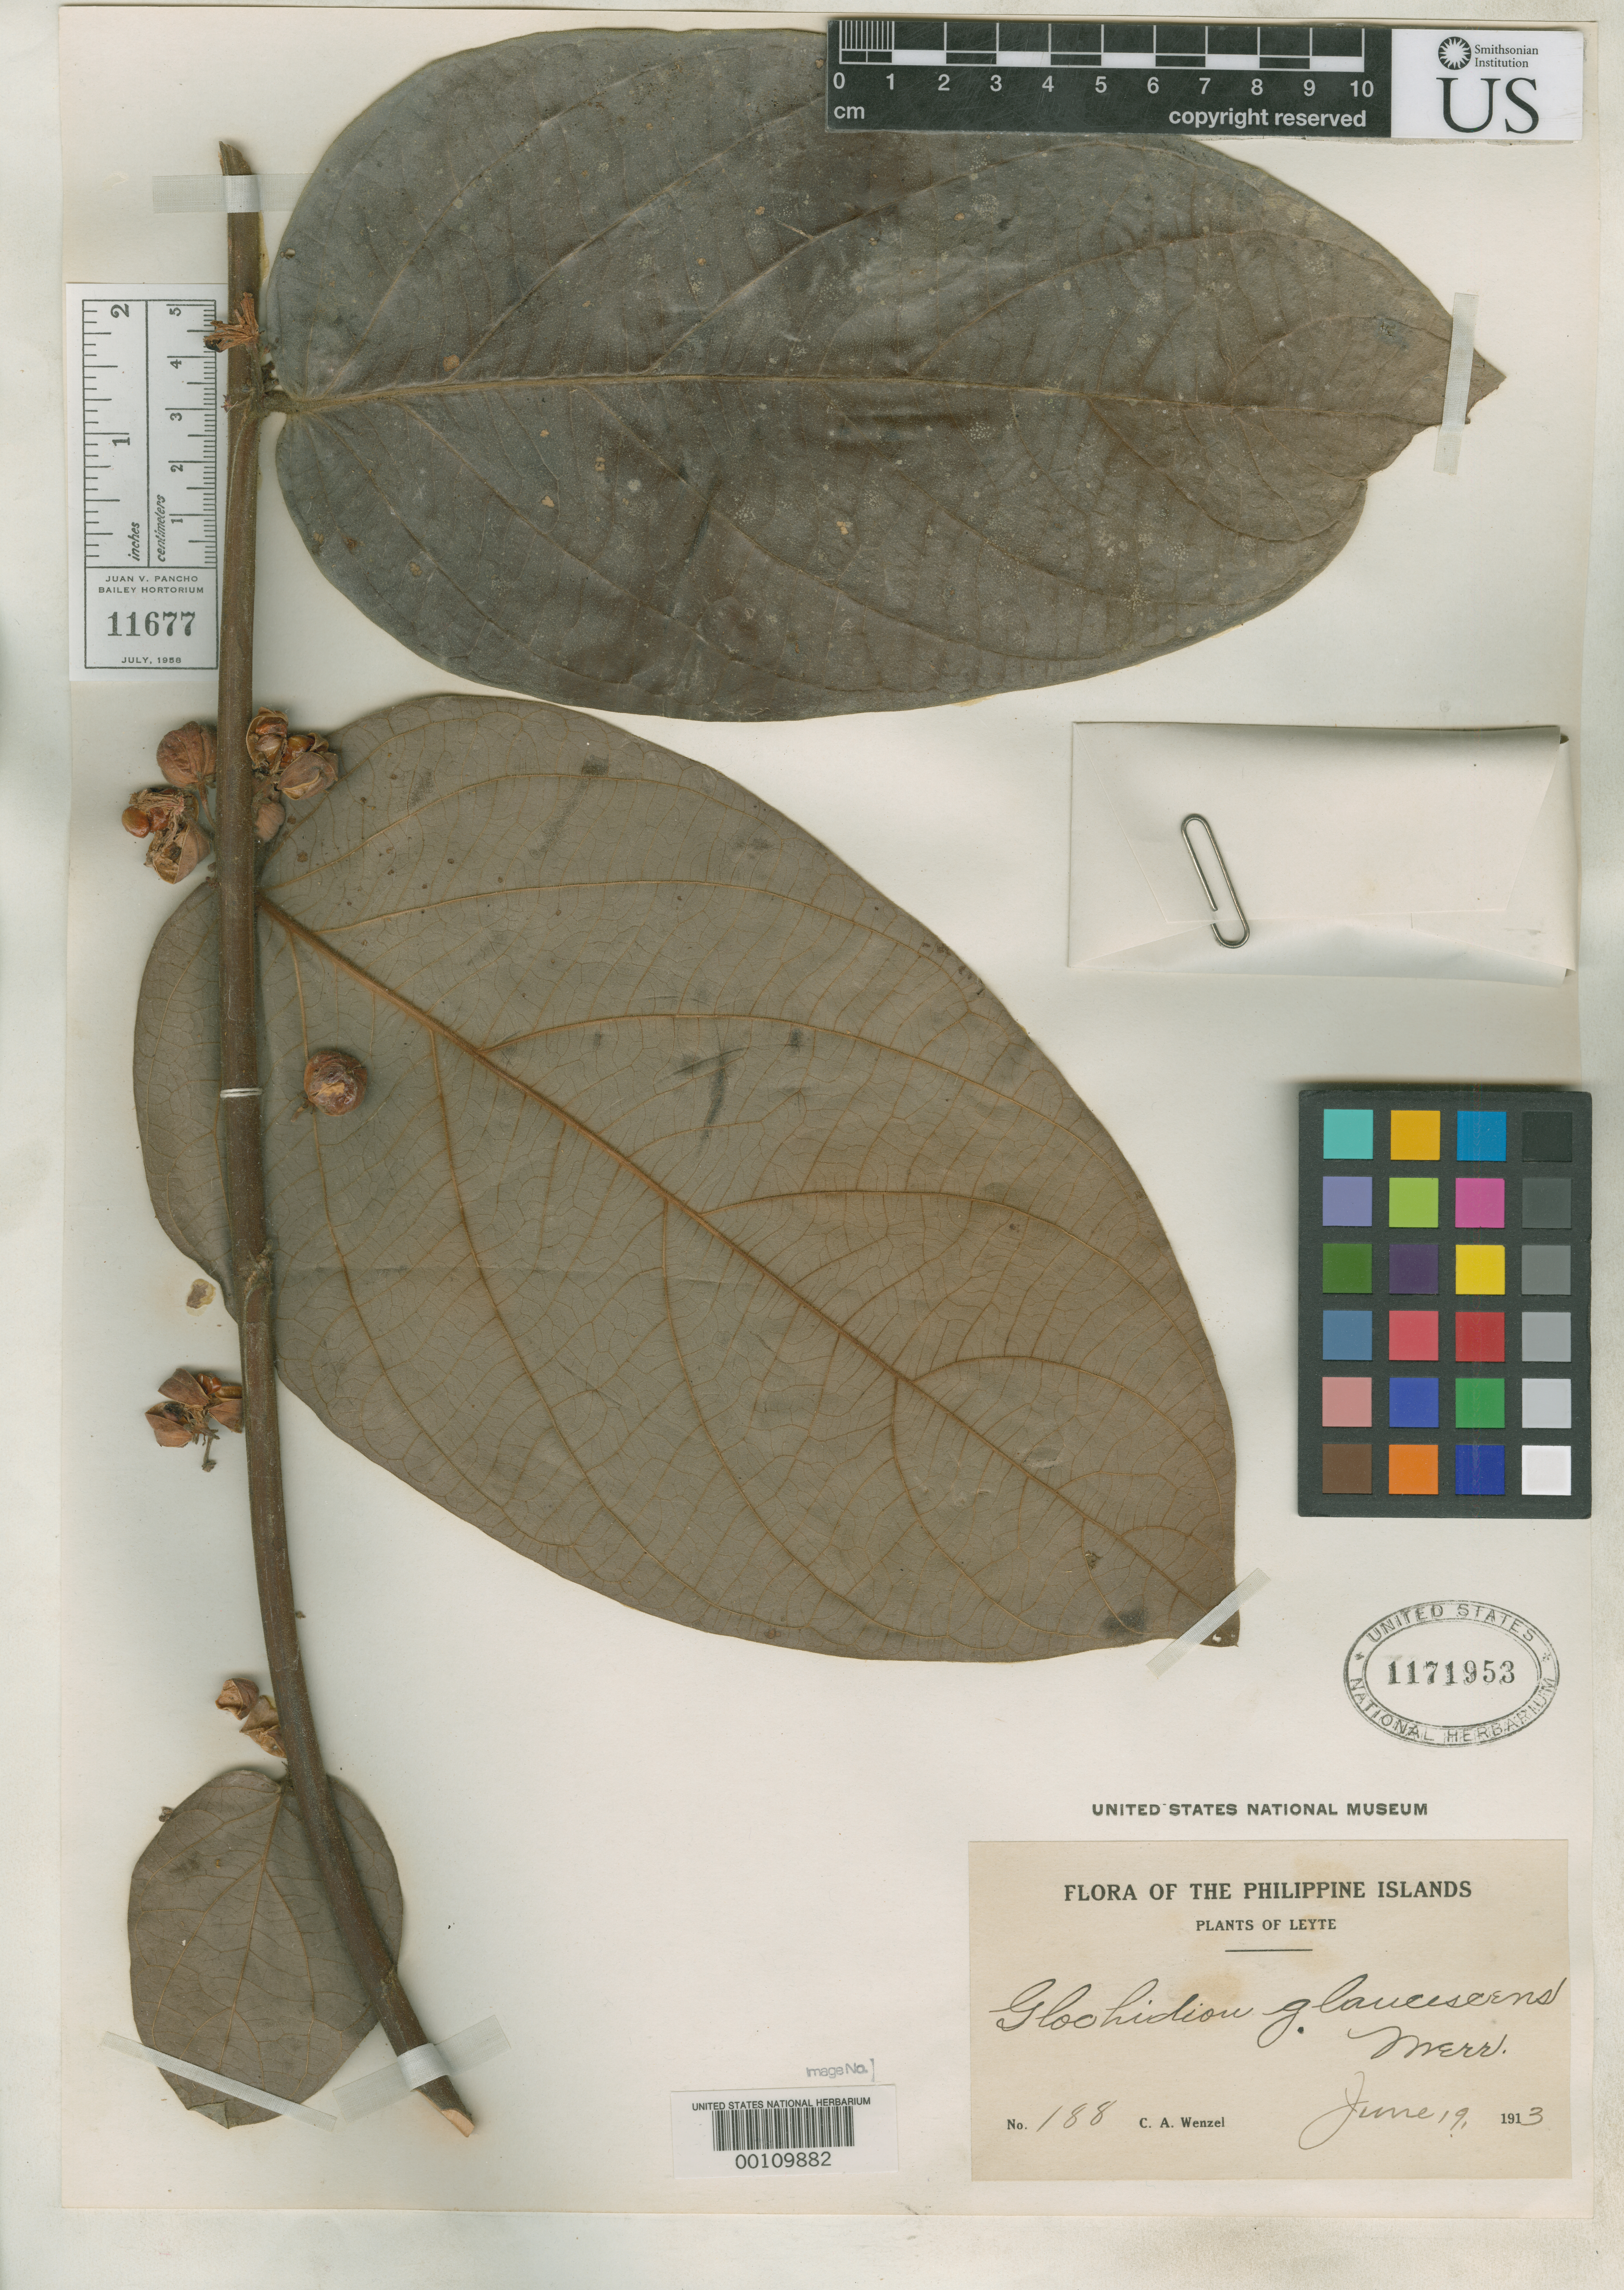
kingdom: Plantae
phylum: Tracheophyta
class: Magnoliopsida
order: Malpighiales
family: Phyllanthaceae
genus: Glochidion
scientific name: Glochidion glaucescens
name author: Merr.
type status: Isotype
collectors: C. Wenzel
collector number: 188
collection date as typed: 19 Jun 1913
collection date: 1913-06-19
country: Philippines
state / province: Eastern Visayas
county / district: Leyte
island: Leyte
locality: Dagami.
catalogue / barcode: US 1171953